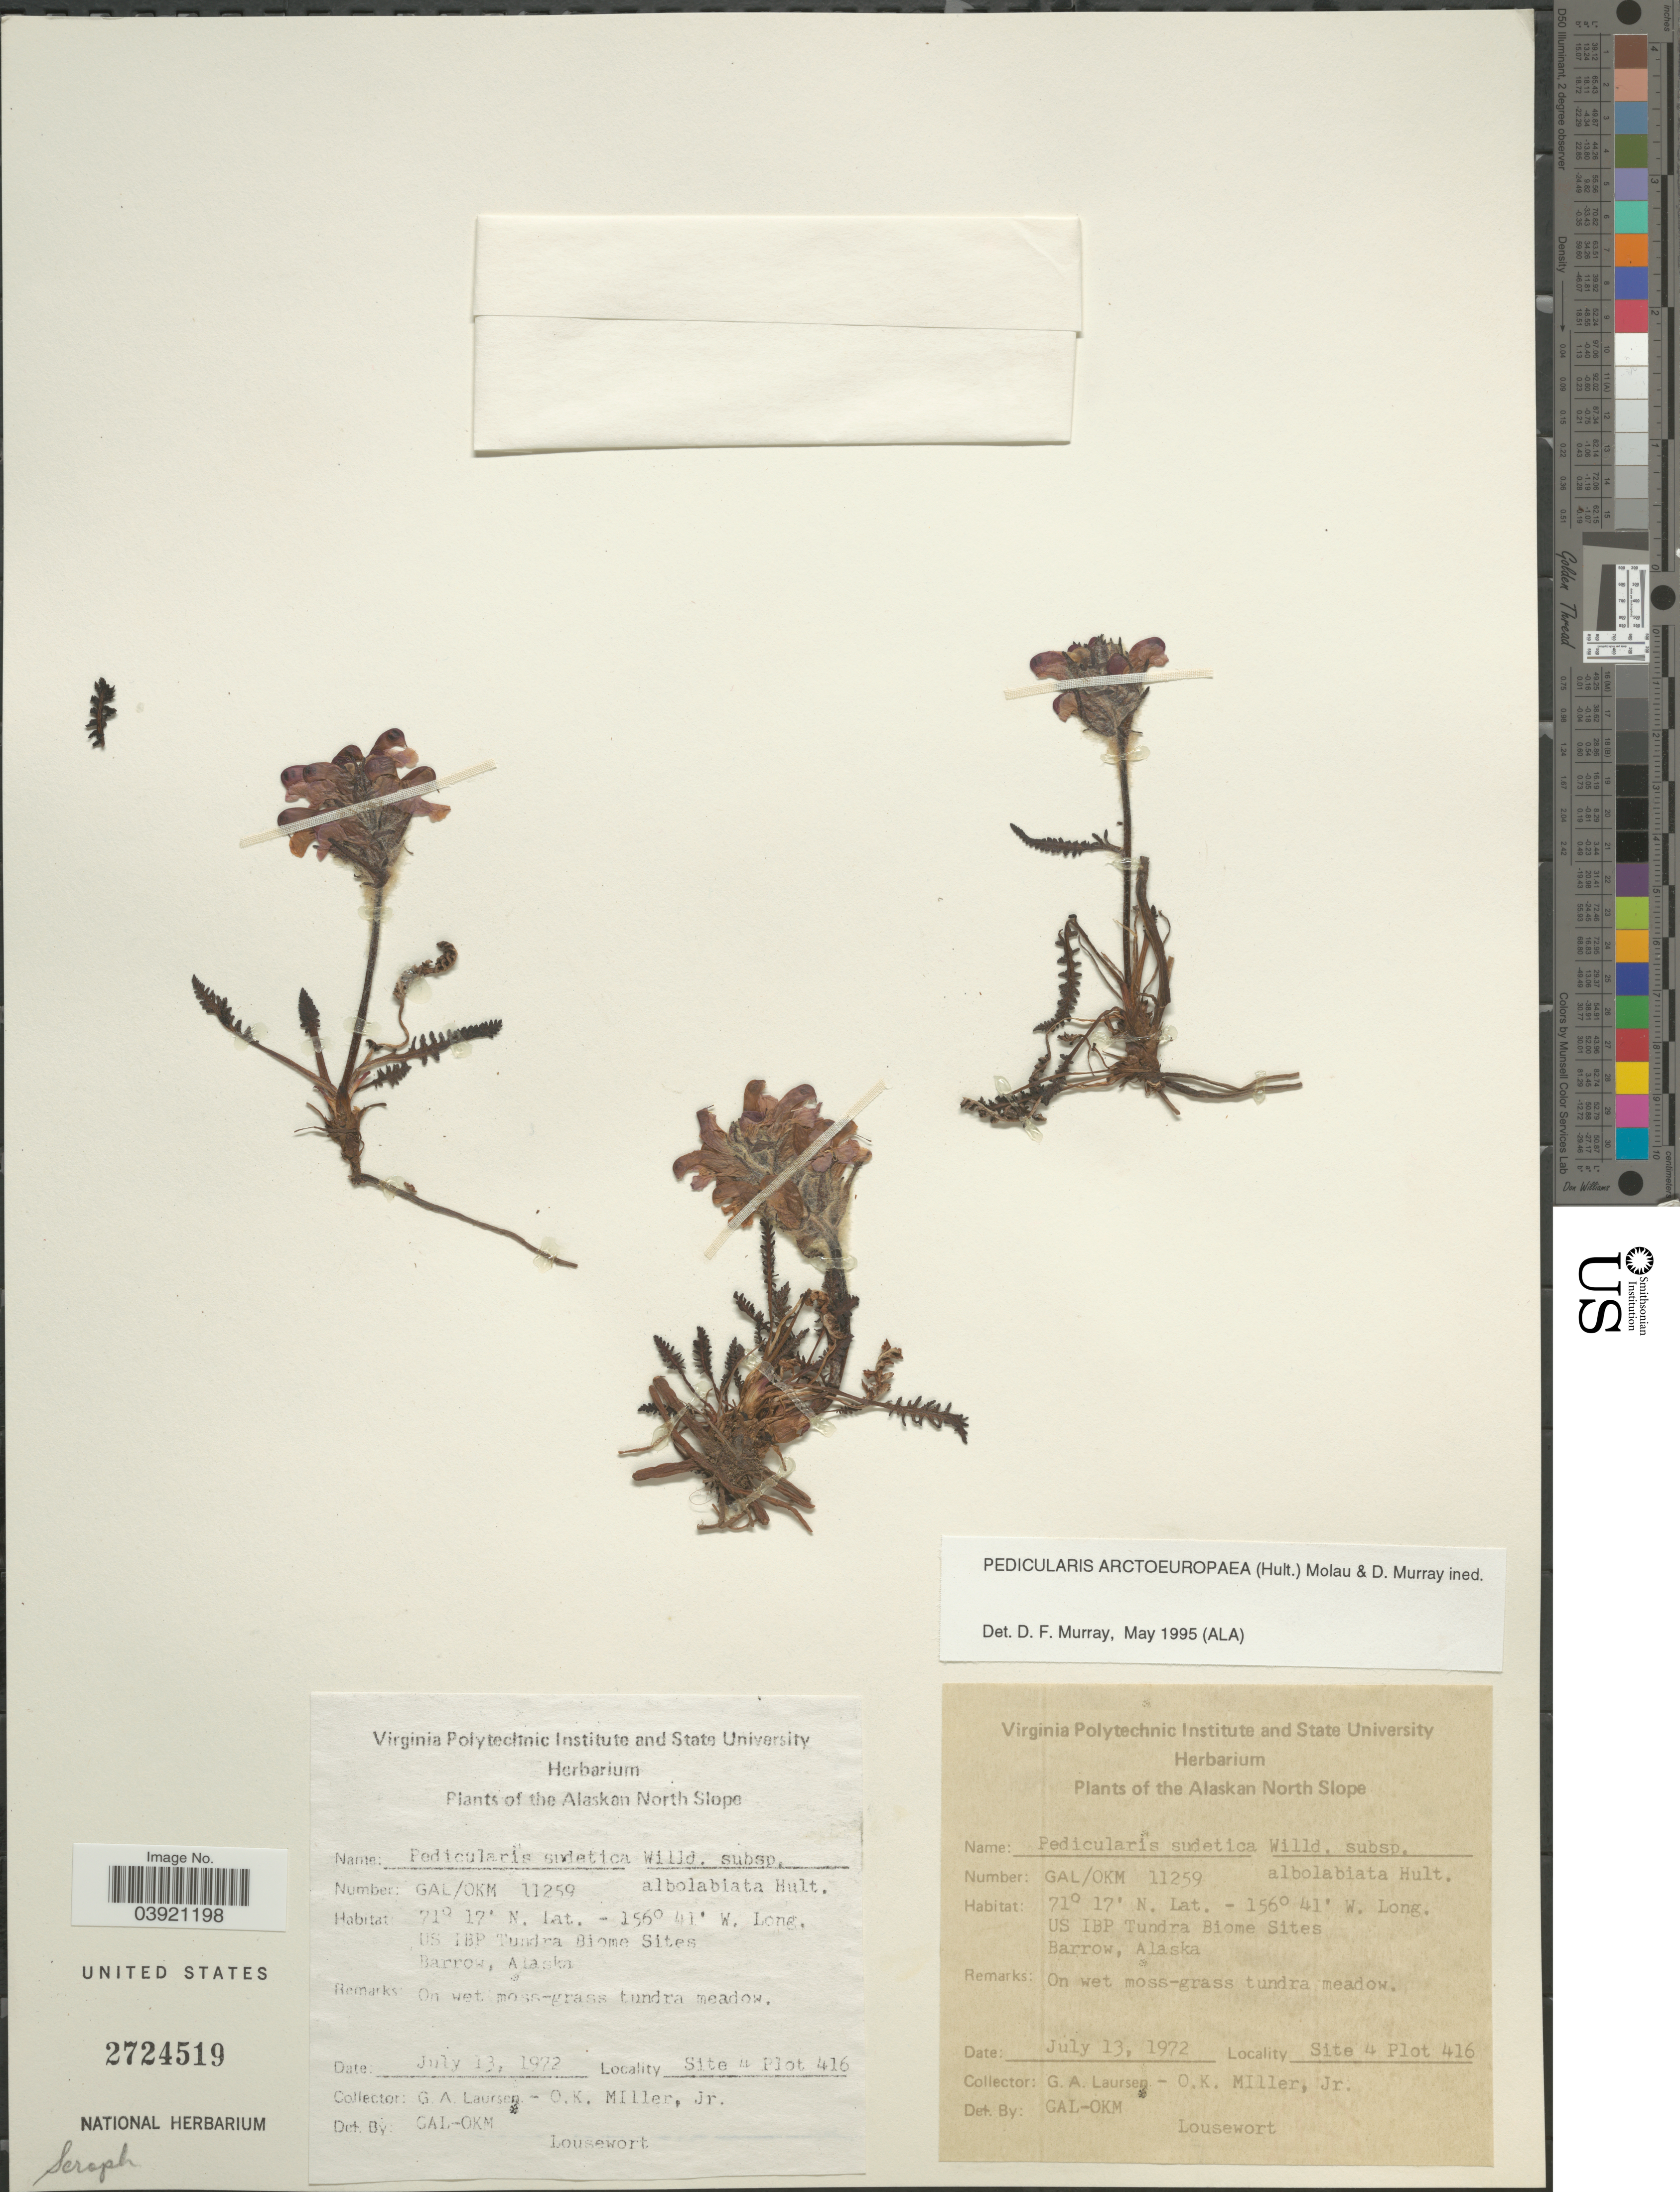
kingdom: Plantae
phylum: Tracheophyta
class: Magnoliopsida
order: Lamiales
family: Orobanchaceae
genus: Pedicularis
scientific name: Pedicularis arctoeuropaea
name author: (Hultén) Molau & D.F. Murray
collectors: G. Laursen & O. Miller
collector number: GAL/OKM 11259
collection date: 1972-07-13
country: United States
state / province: Alaska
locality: The Alaskan North Slope. US IBP Tundra Biome Sites Barrow. Site 4 Plot 416.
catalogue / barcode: US 2724519